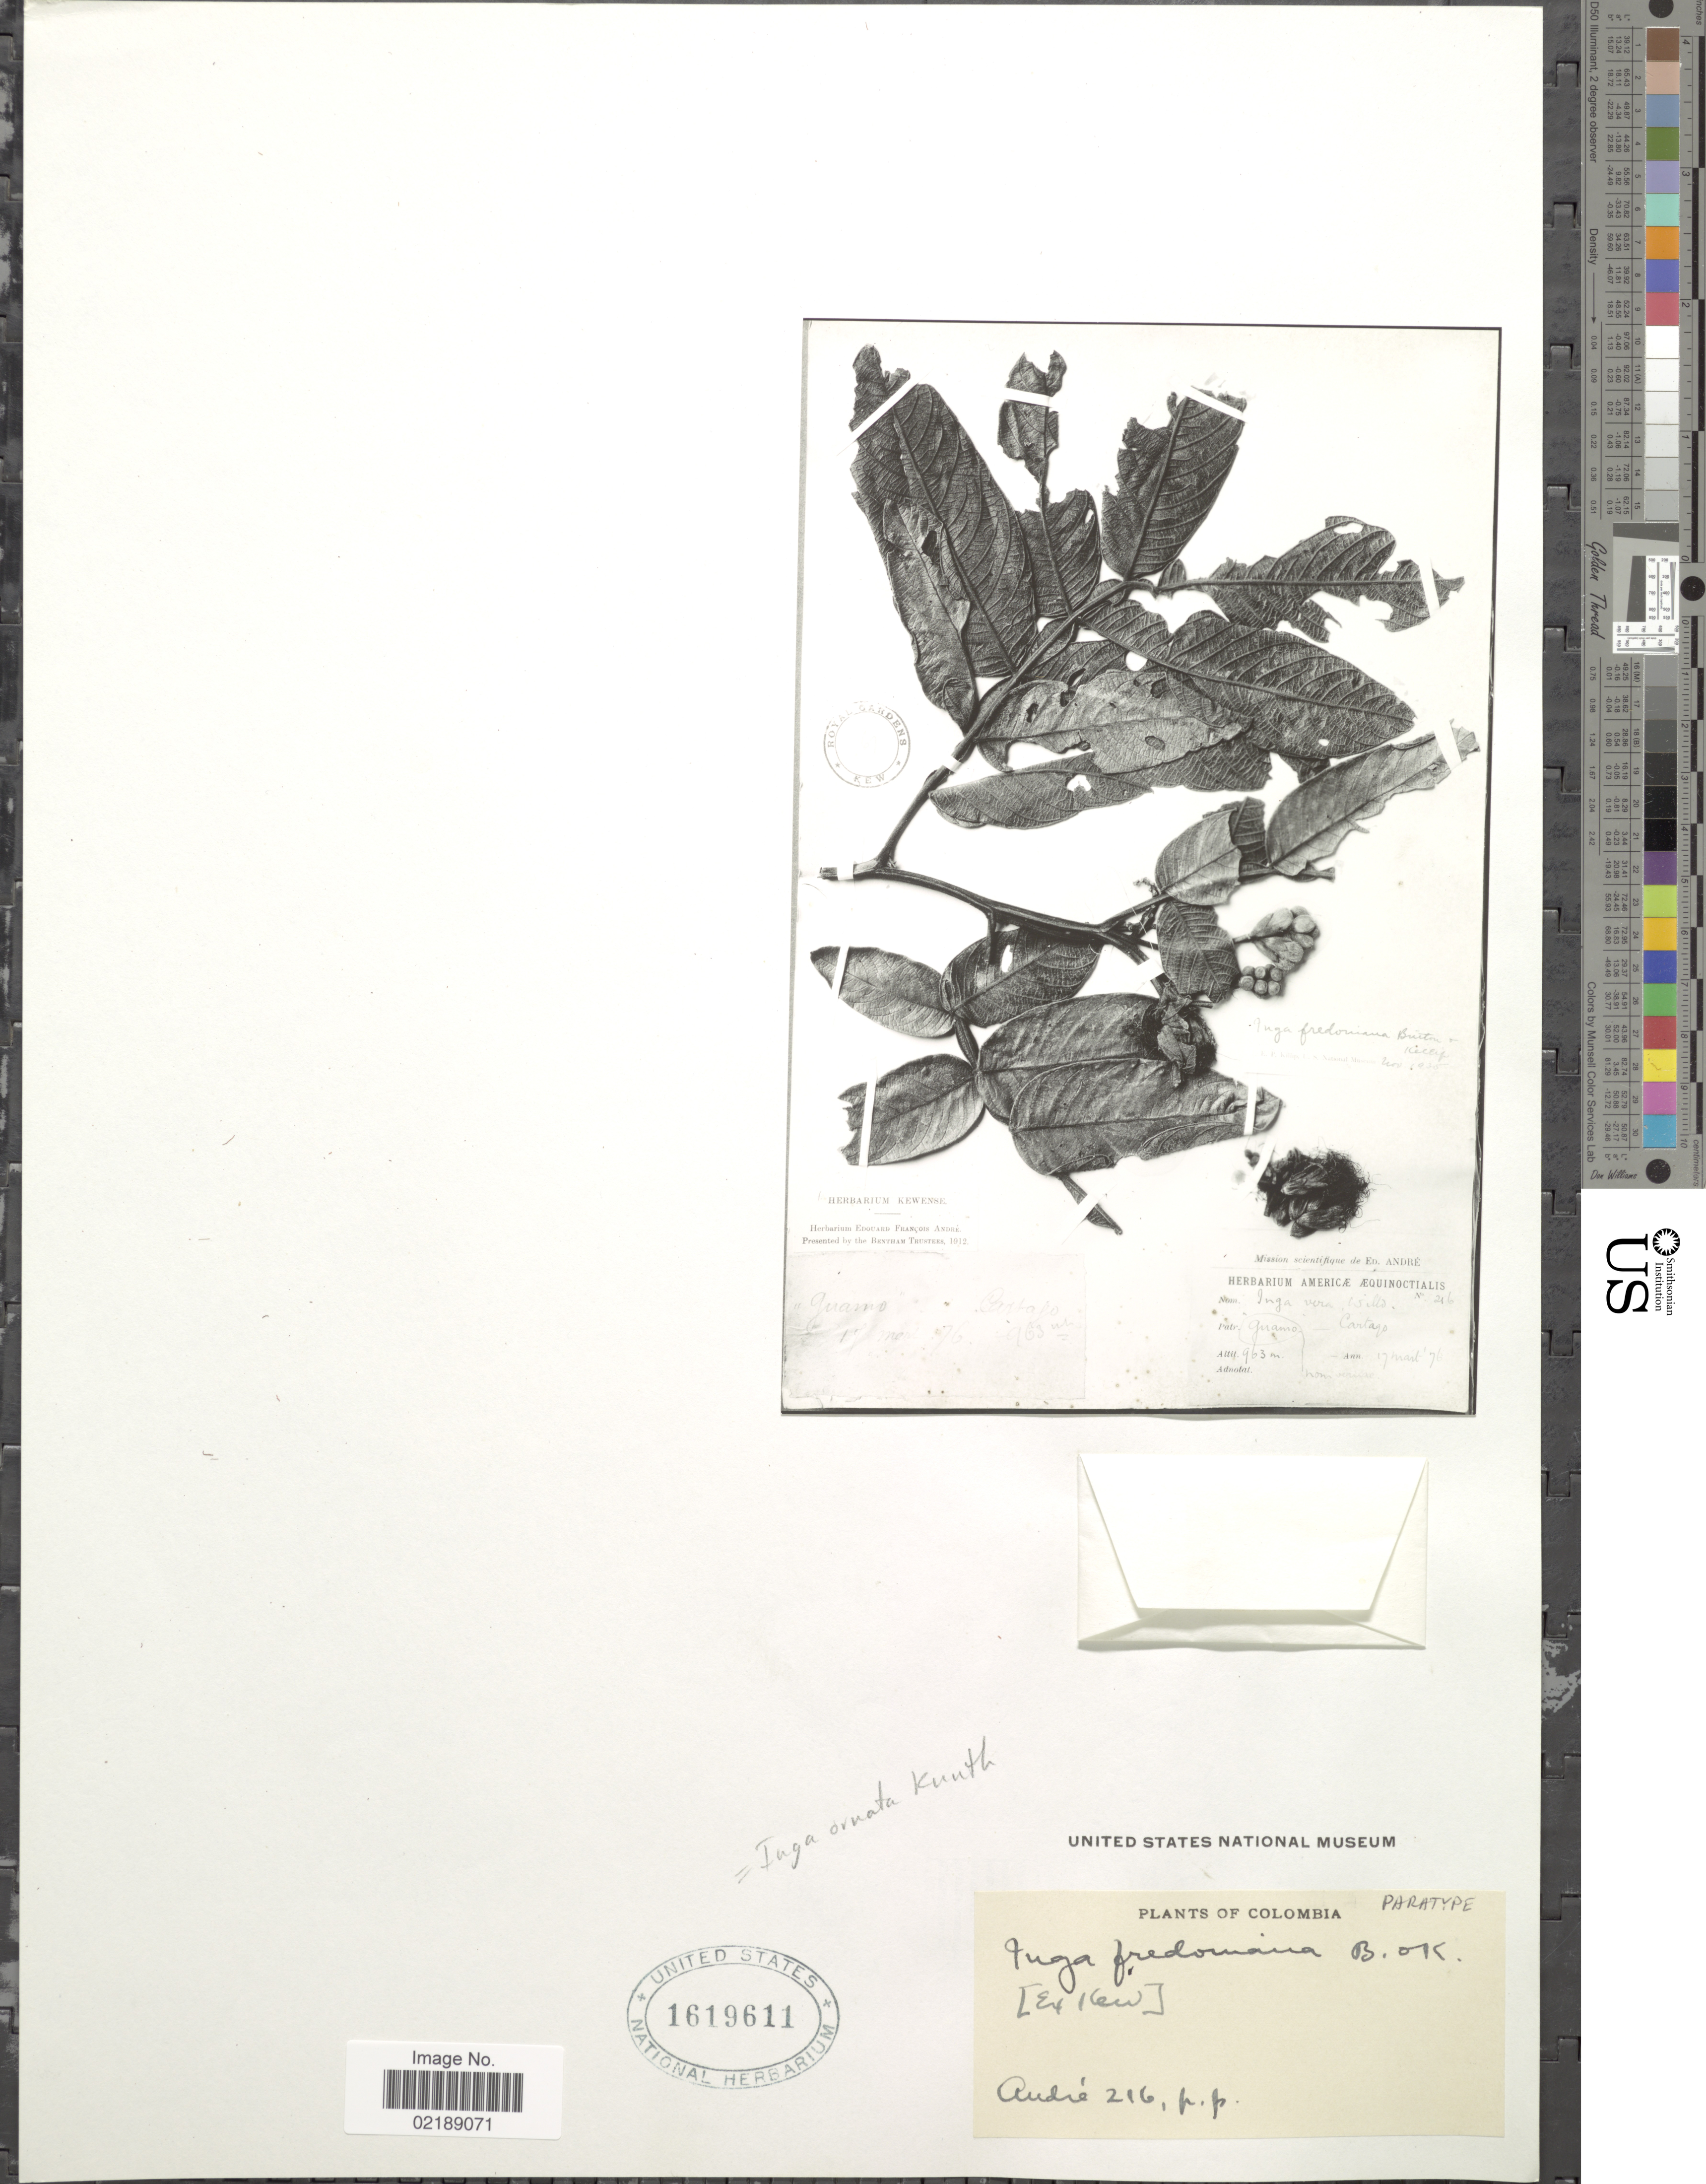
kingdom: Plantae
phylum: Tracheophyta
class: Magnoliopsida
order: Fabales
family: Fabaceae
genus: Inga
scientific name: Inga ornata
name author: Kunth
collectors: André, --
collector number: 216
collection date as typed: Transcribed d/m/y: 17/3/76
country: Colombia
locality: Guamo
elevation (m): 963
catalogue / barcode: US 1619611